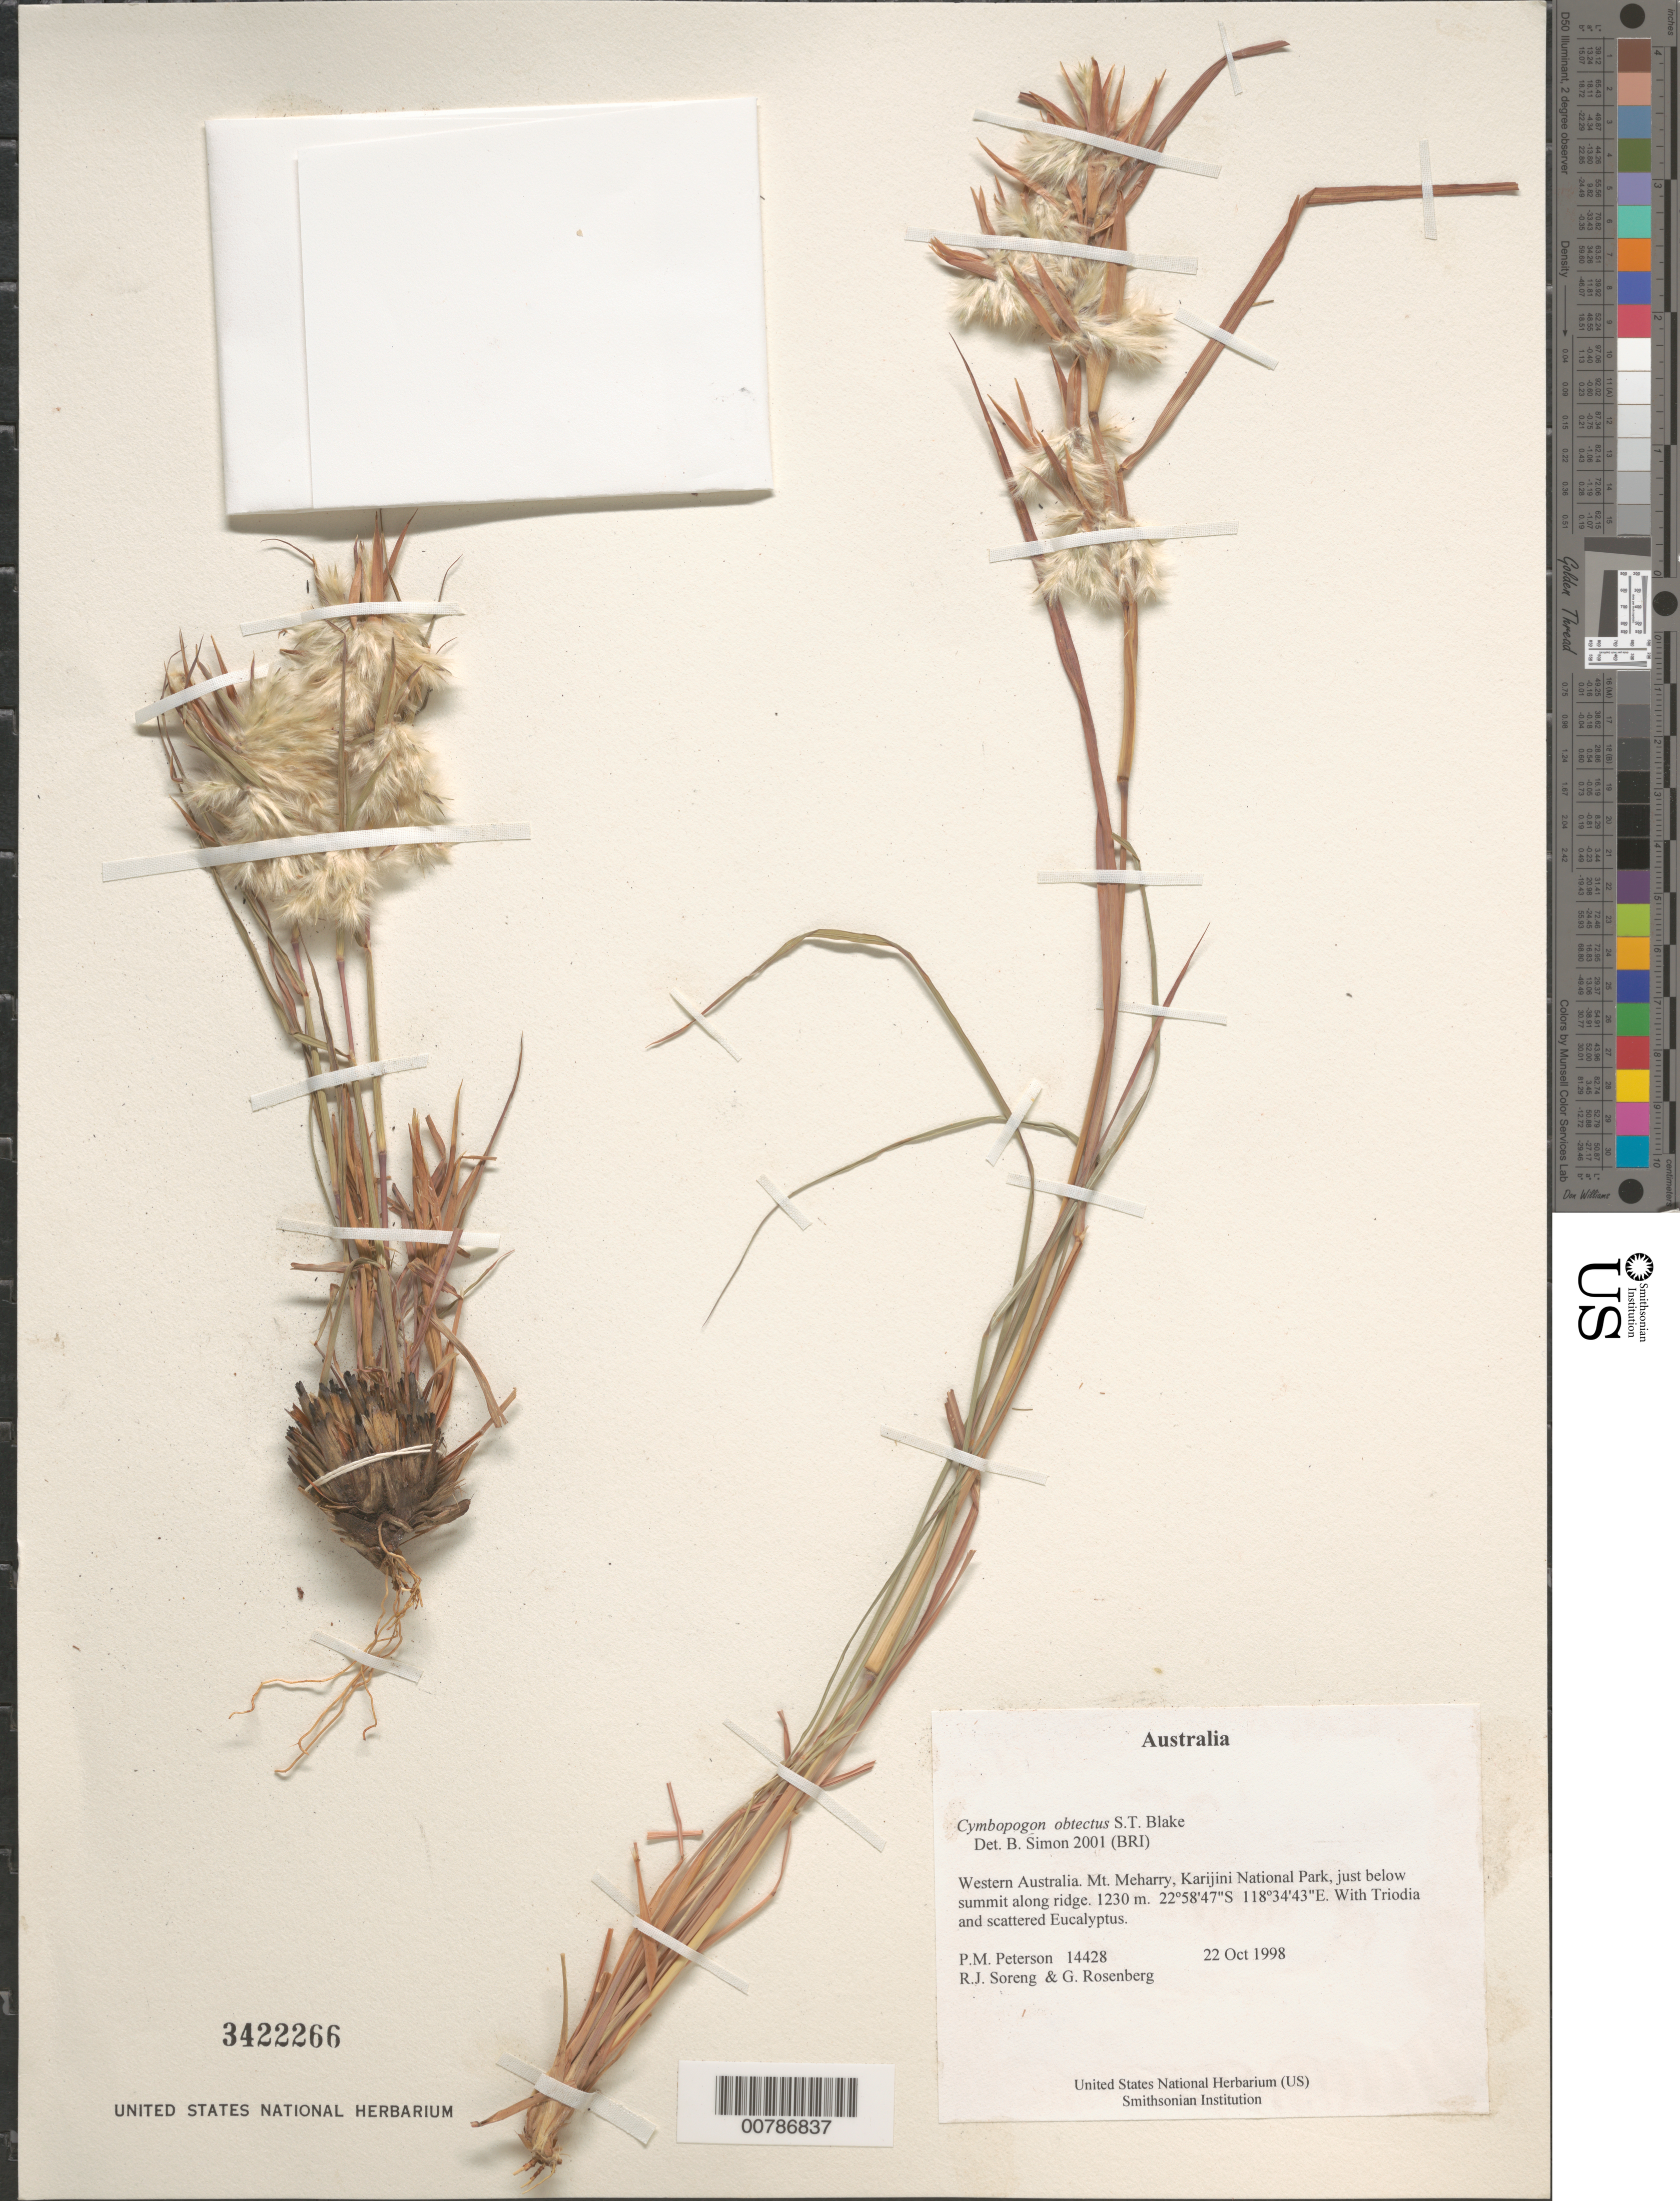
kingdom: Plantae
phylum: Tracheophyta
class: Liliopsida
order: Poales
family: Poaceae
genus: Cymbopogon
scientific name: Cymbopogon obtectus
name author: S.T. Blake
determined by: Simon, B.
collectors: P. M. Peterson, R. J. Soreng & G. Rosenberg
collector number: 14428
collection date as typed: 22 Oct 1998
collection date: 1998-10-22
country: Australia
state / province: Western Australia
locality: Mt. Meharry, Karijini National Park, just below summit along ridge.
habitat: With Triodia and scattered Eucalyptus.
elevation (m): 1230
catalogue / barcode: US 3422266